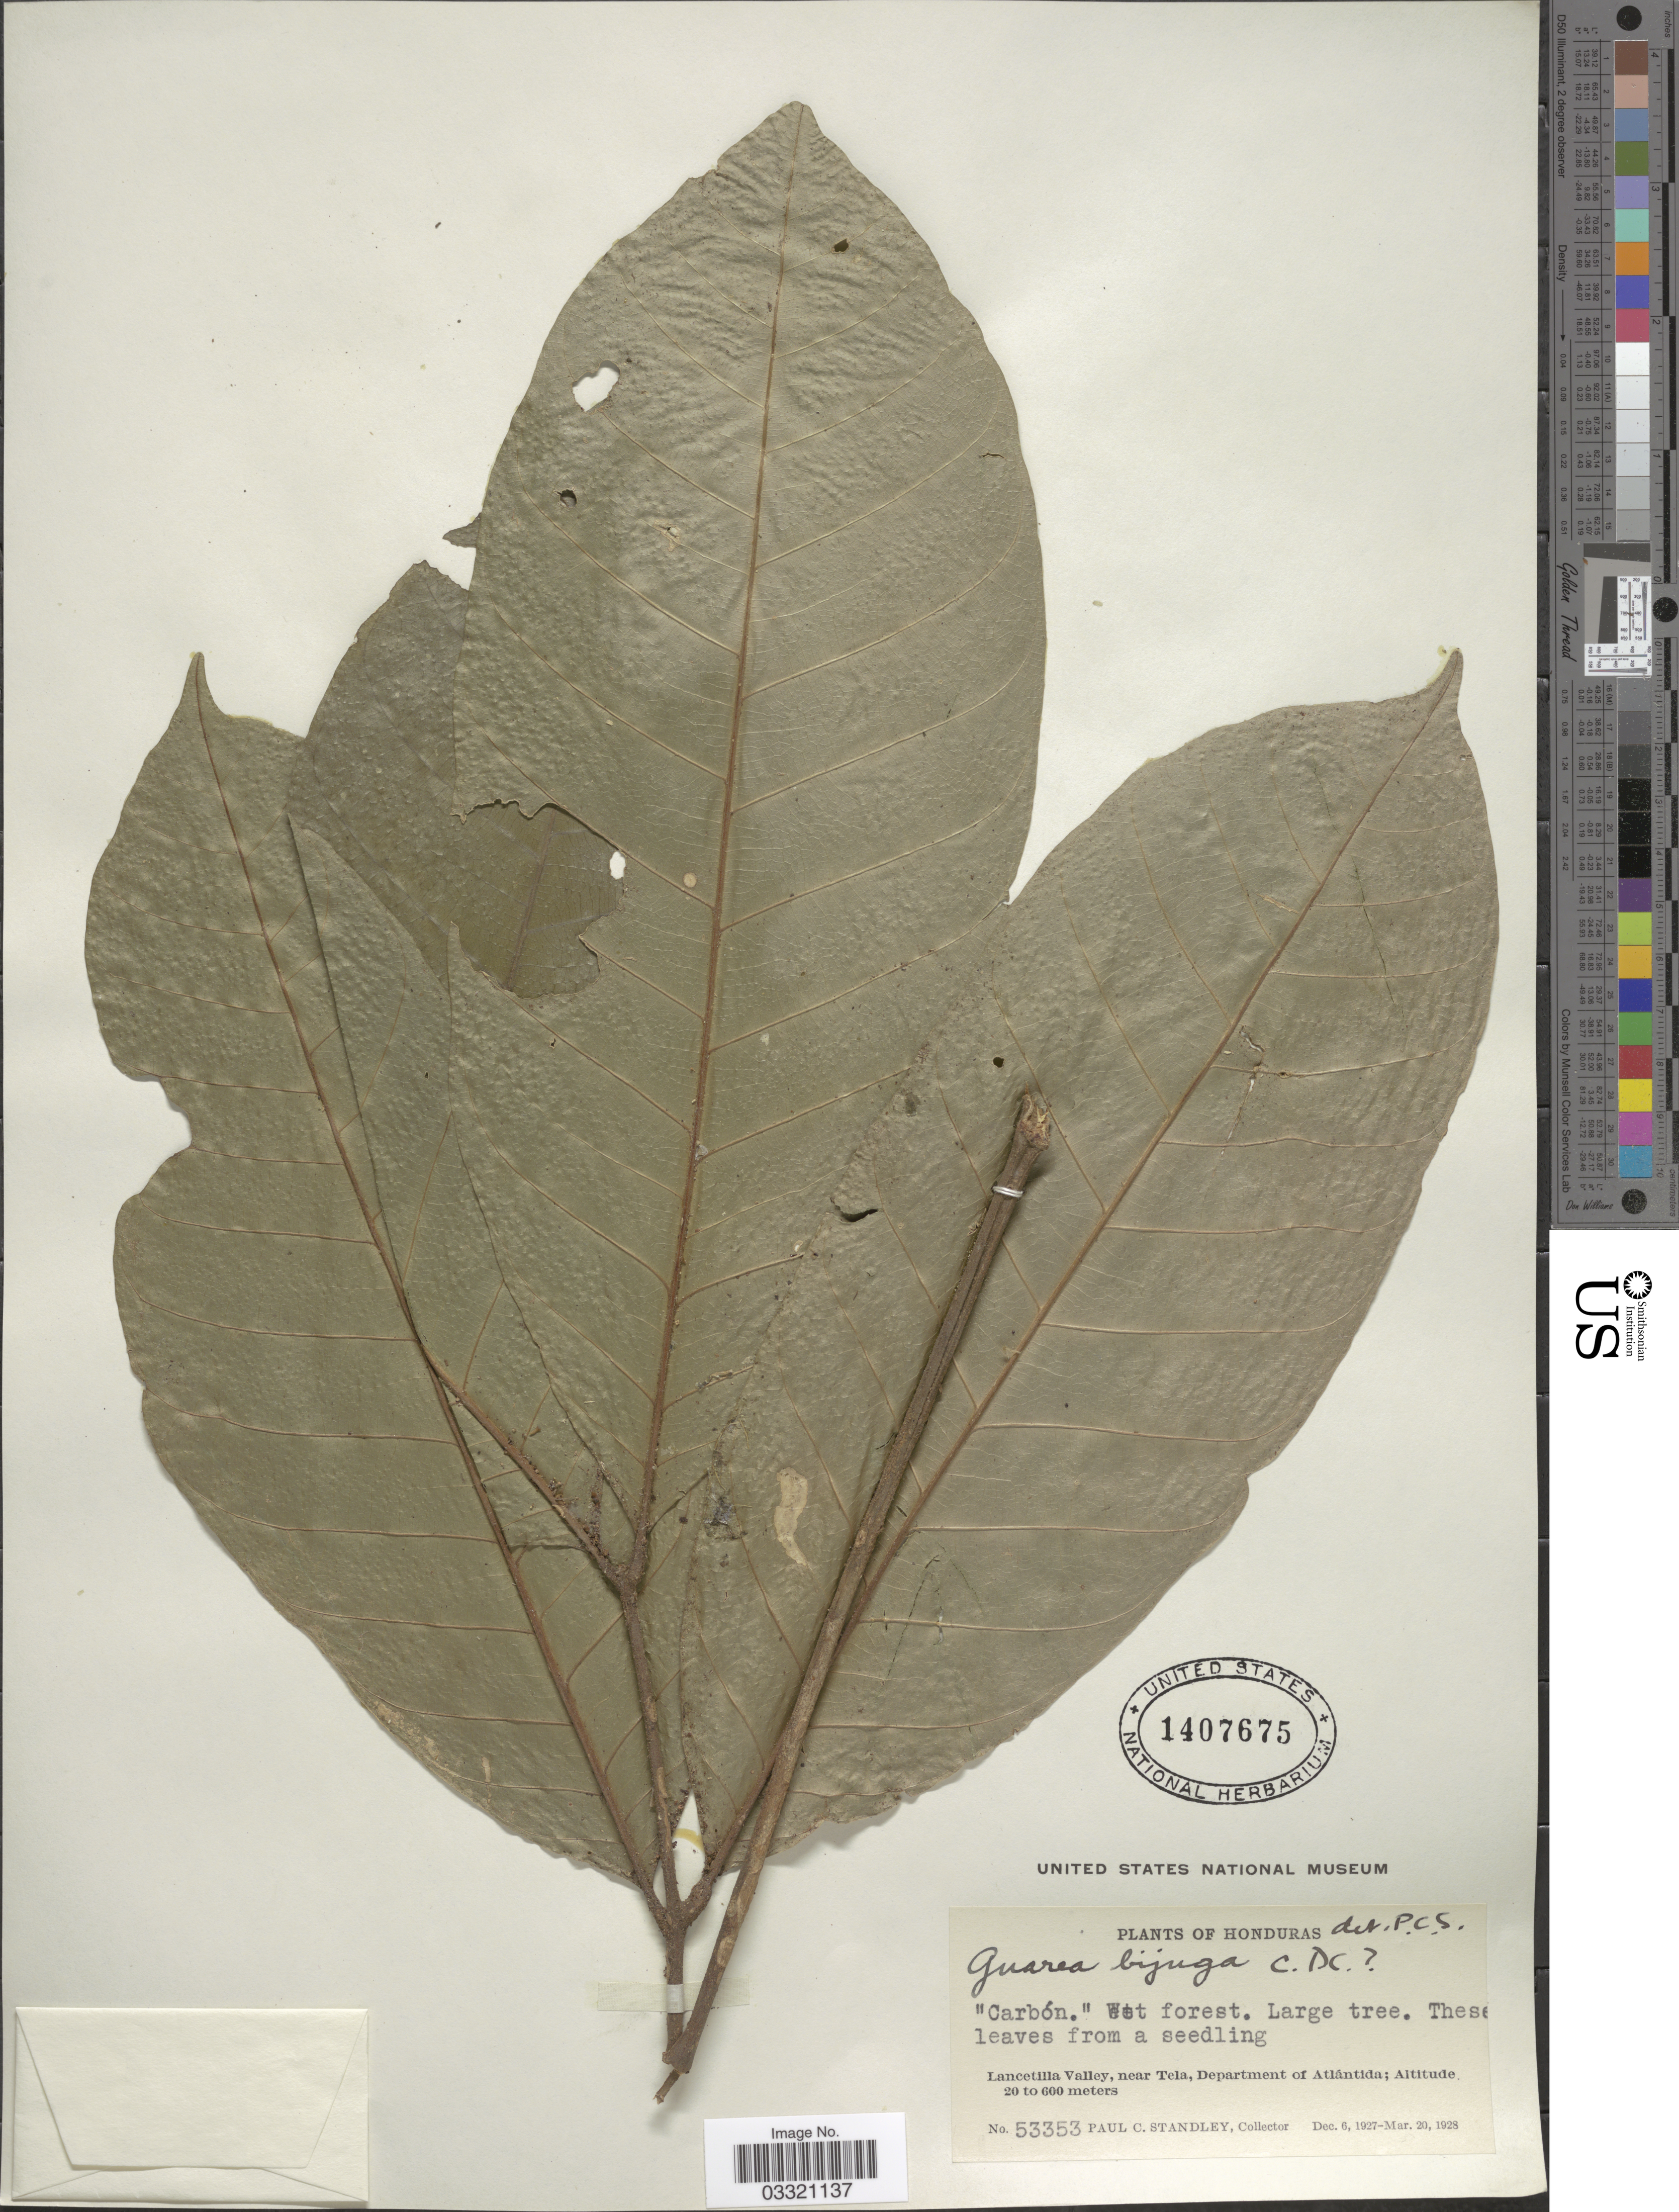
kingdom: Plantae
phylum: Tracheophyta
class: Magnoliopsida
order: Sapindales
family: Meliaceae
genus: Guarea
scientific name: Guarea bijuga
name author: C. DC.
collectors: P. C. Standley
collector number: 53353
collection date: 1927-12-06/1928-03-20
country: Honduras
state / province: Atlántida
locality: Lancetilla Valley, near Tela, Department of Atlántida.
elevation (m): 20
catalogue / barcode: US 1407675